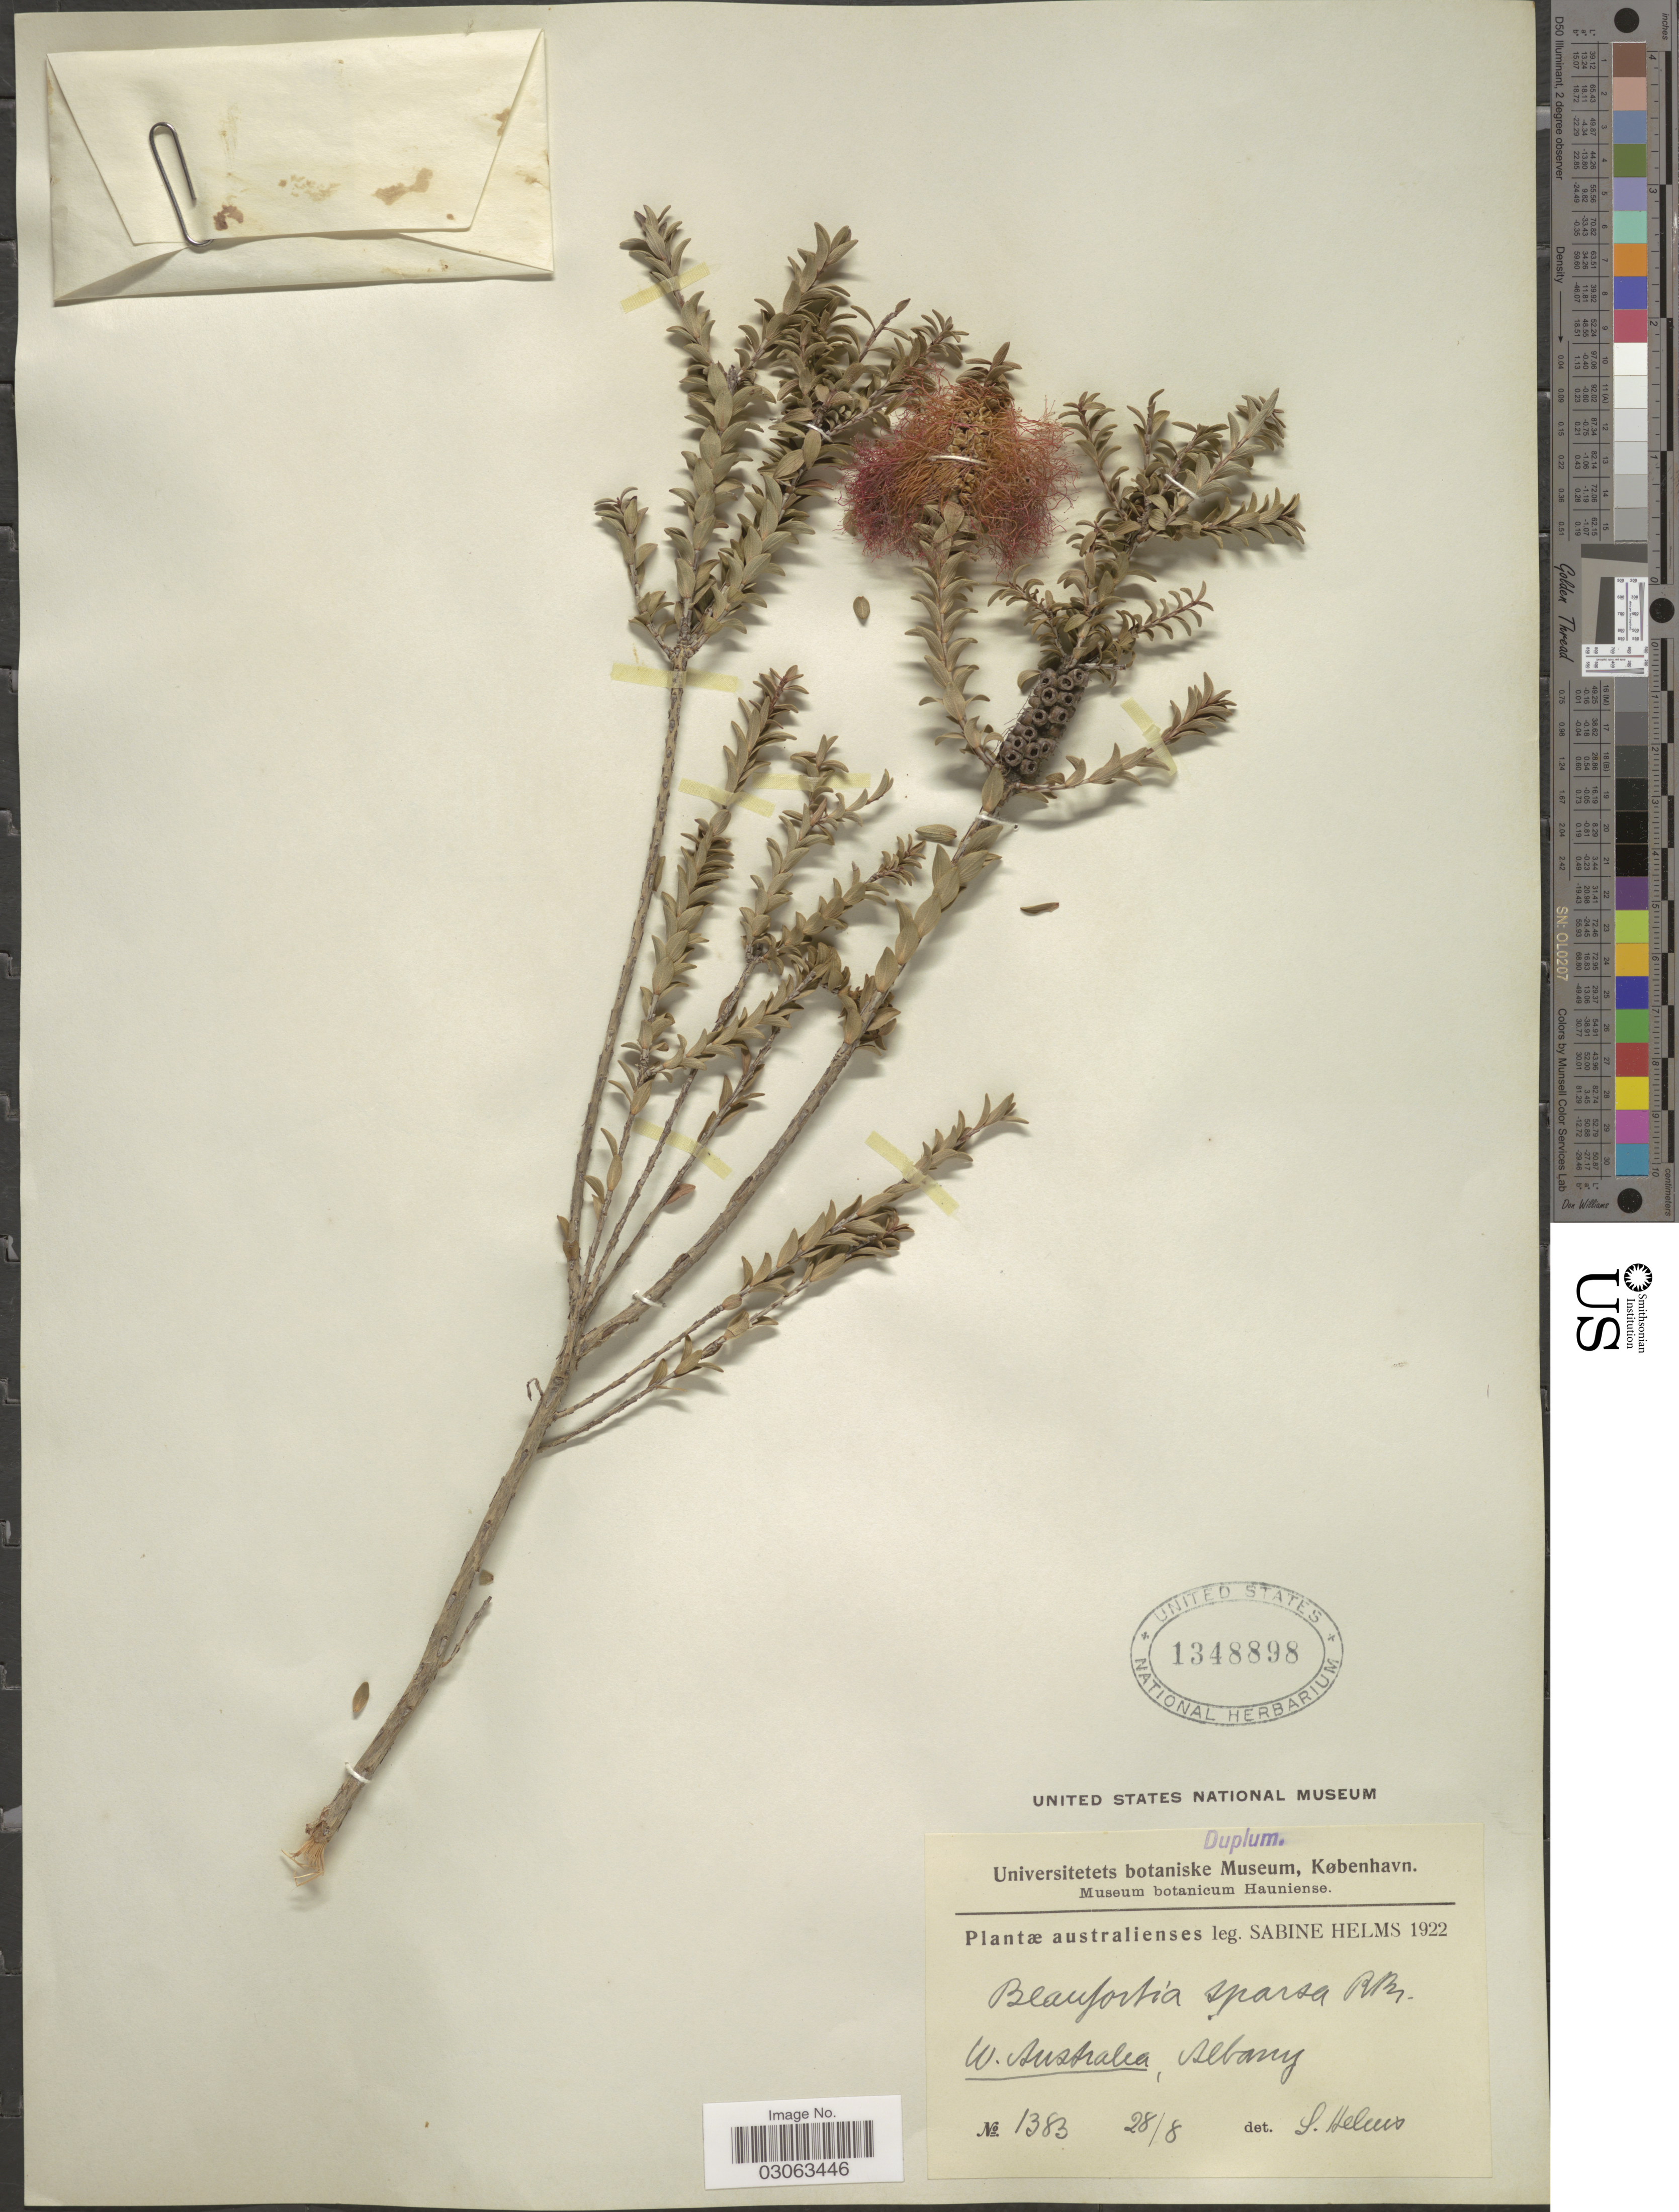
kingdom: Plantae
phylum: Tracheophyta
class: Magnoliopsida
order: Myrtales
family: Myrtaceae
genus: Beaufortia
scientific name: Beaufortia sparsa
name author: R. Br.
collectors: S. Helms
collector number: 1383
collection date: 1922-08-28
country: Australia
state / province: Western Australia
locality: W. Australia, Albany.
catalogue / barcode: US 1348898